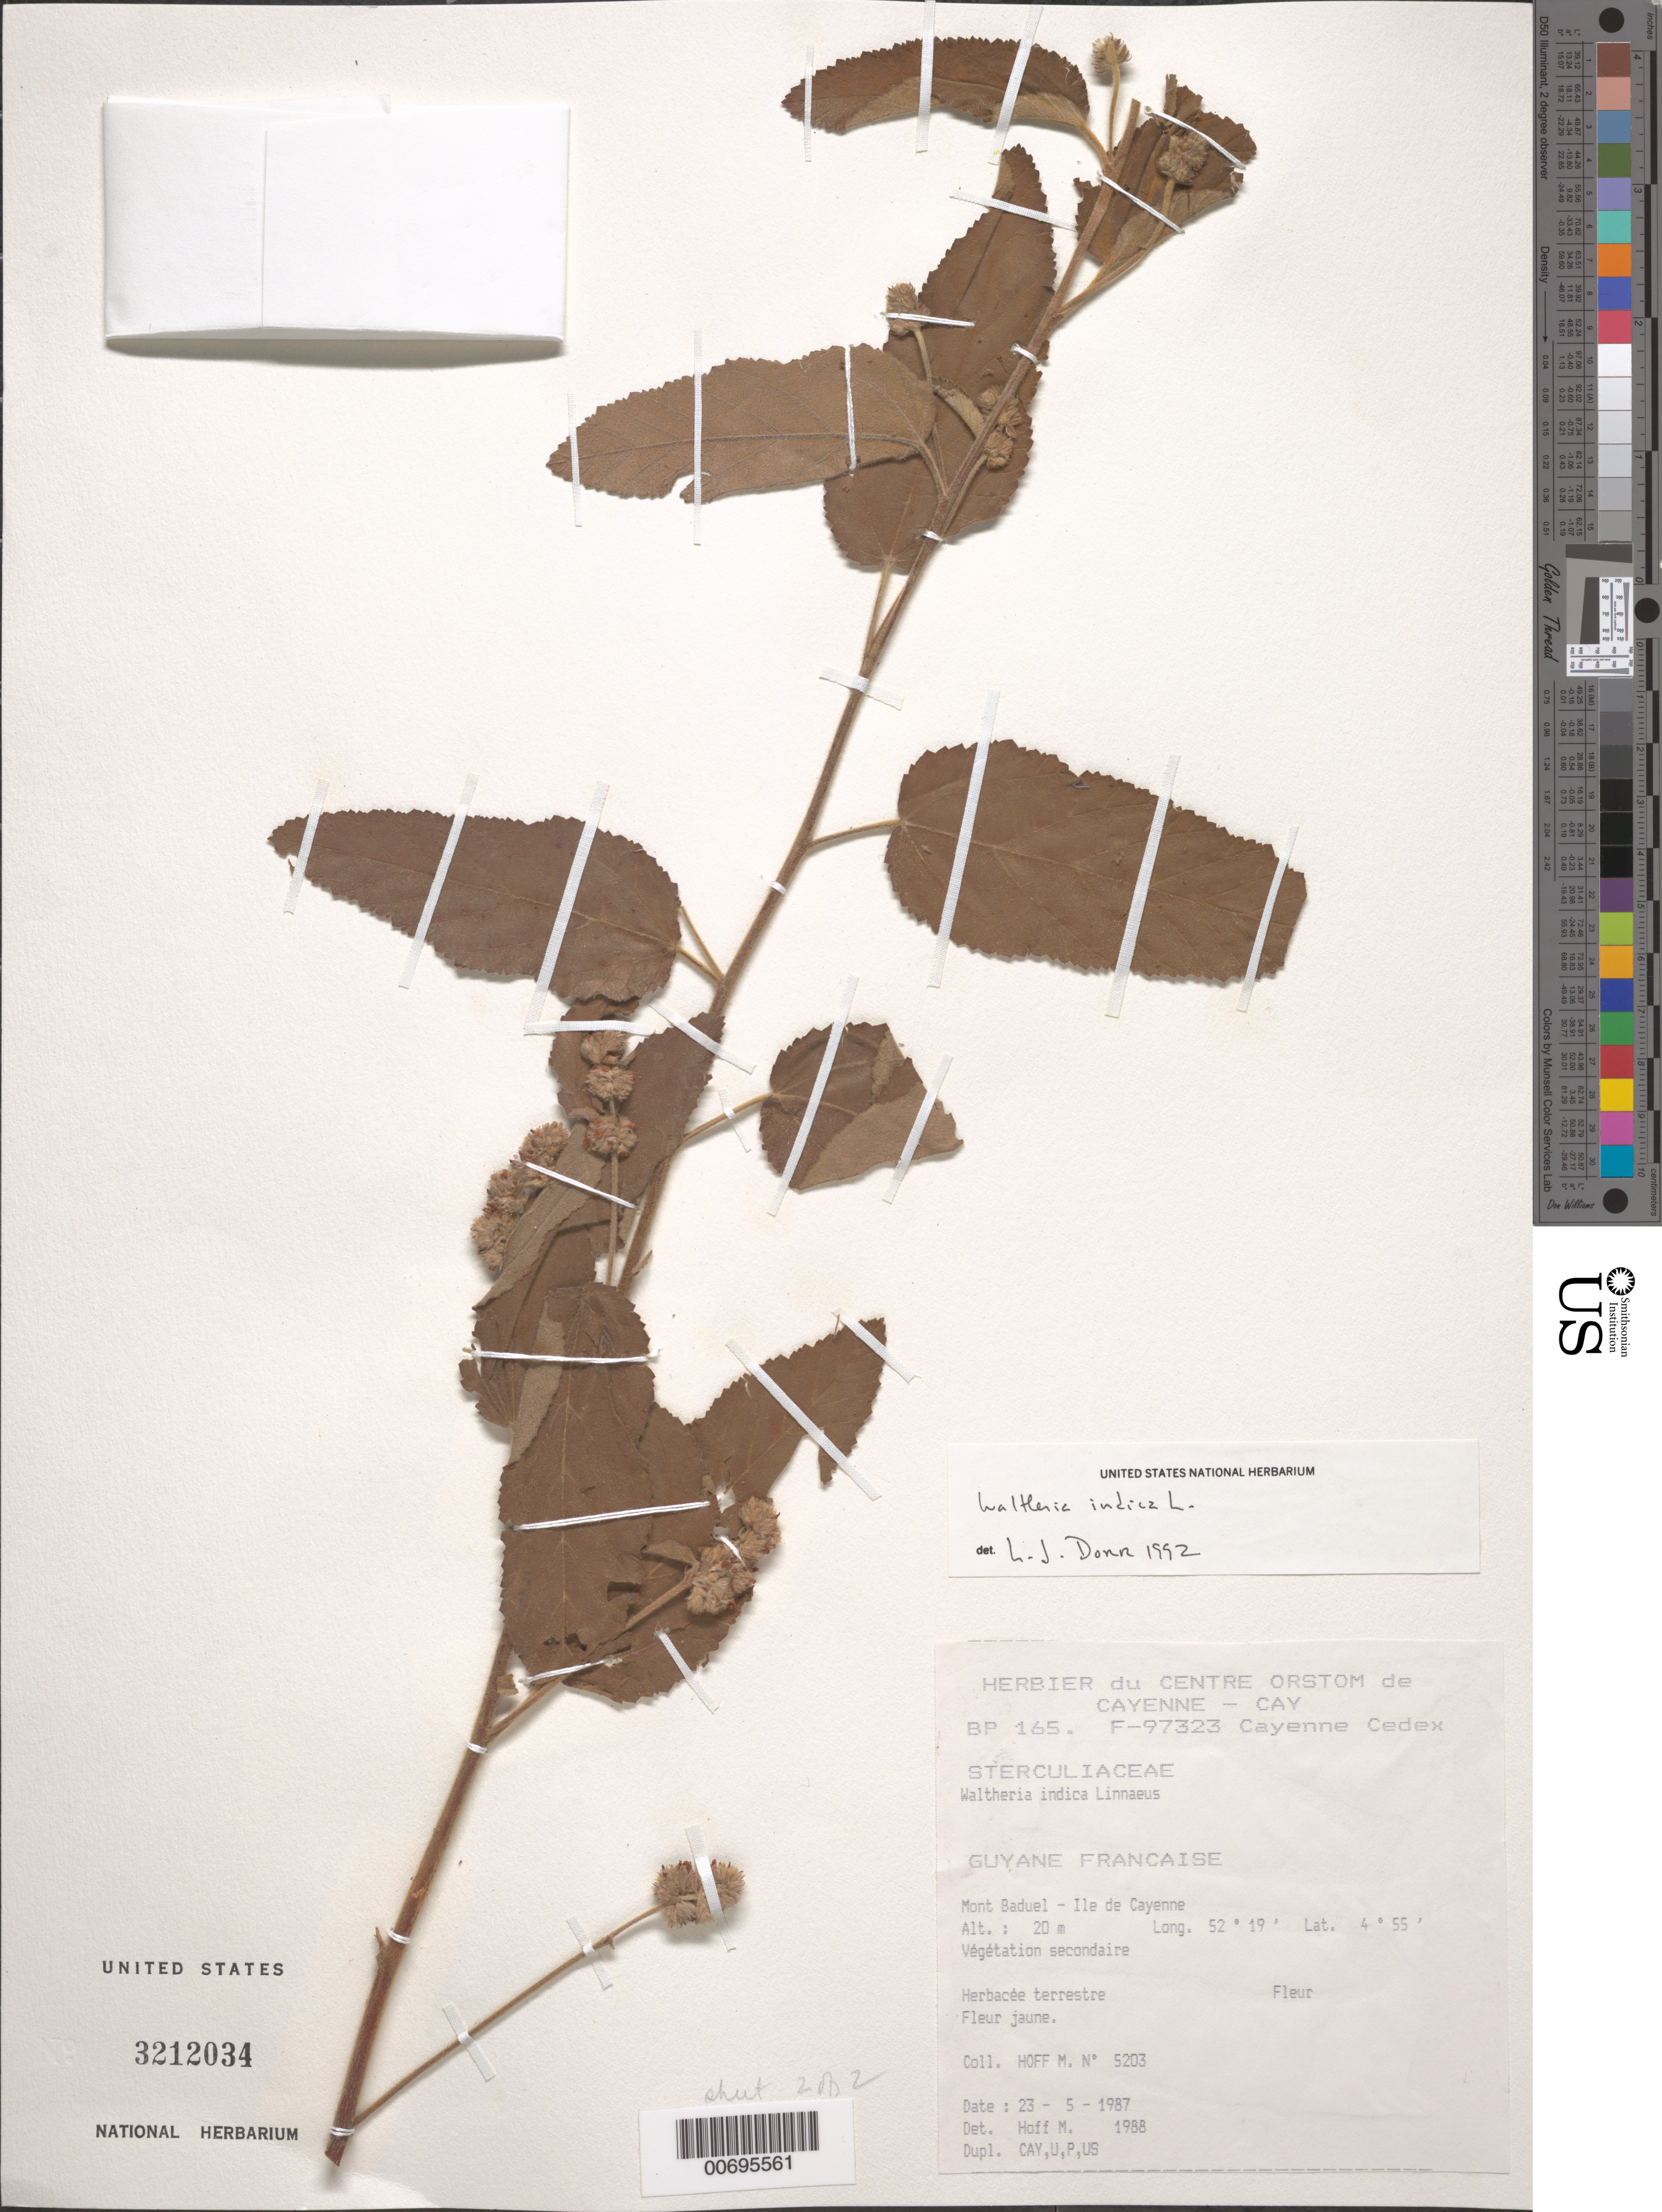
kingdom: Plantae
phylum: Tracheophyta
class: Magnoliopsida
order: Malvales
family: Malvaceae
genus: Waltheria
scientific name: Waltheria indica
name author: L.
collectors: M. Hoff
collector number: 5203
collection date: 1987-05-23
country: French Guiana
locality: Guyane Francaise. Mont Baduel - Ile de Cayenne.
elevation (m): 20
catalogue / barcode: US 3212034